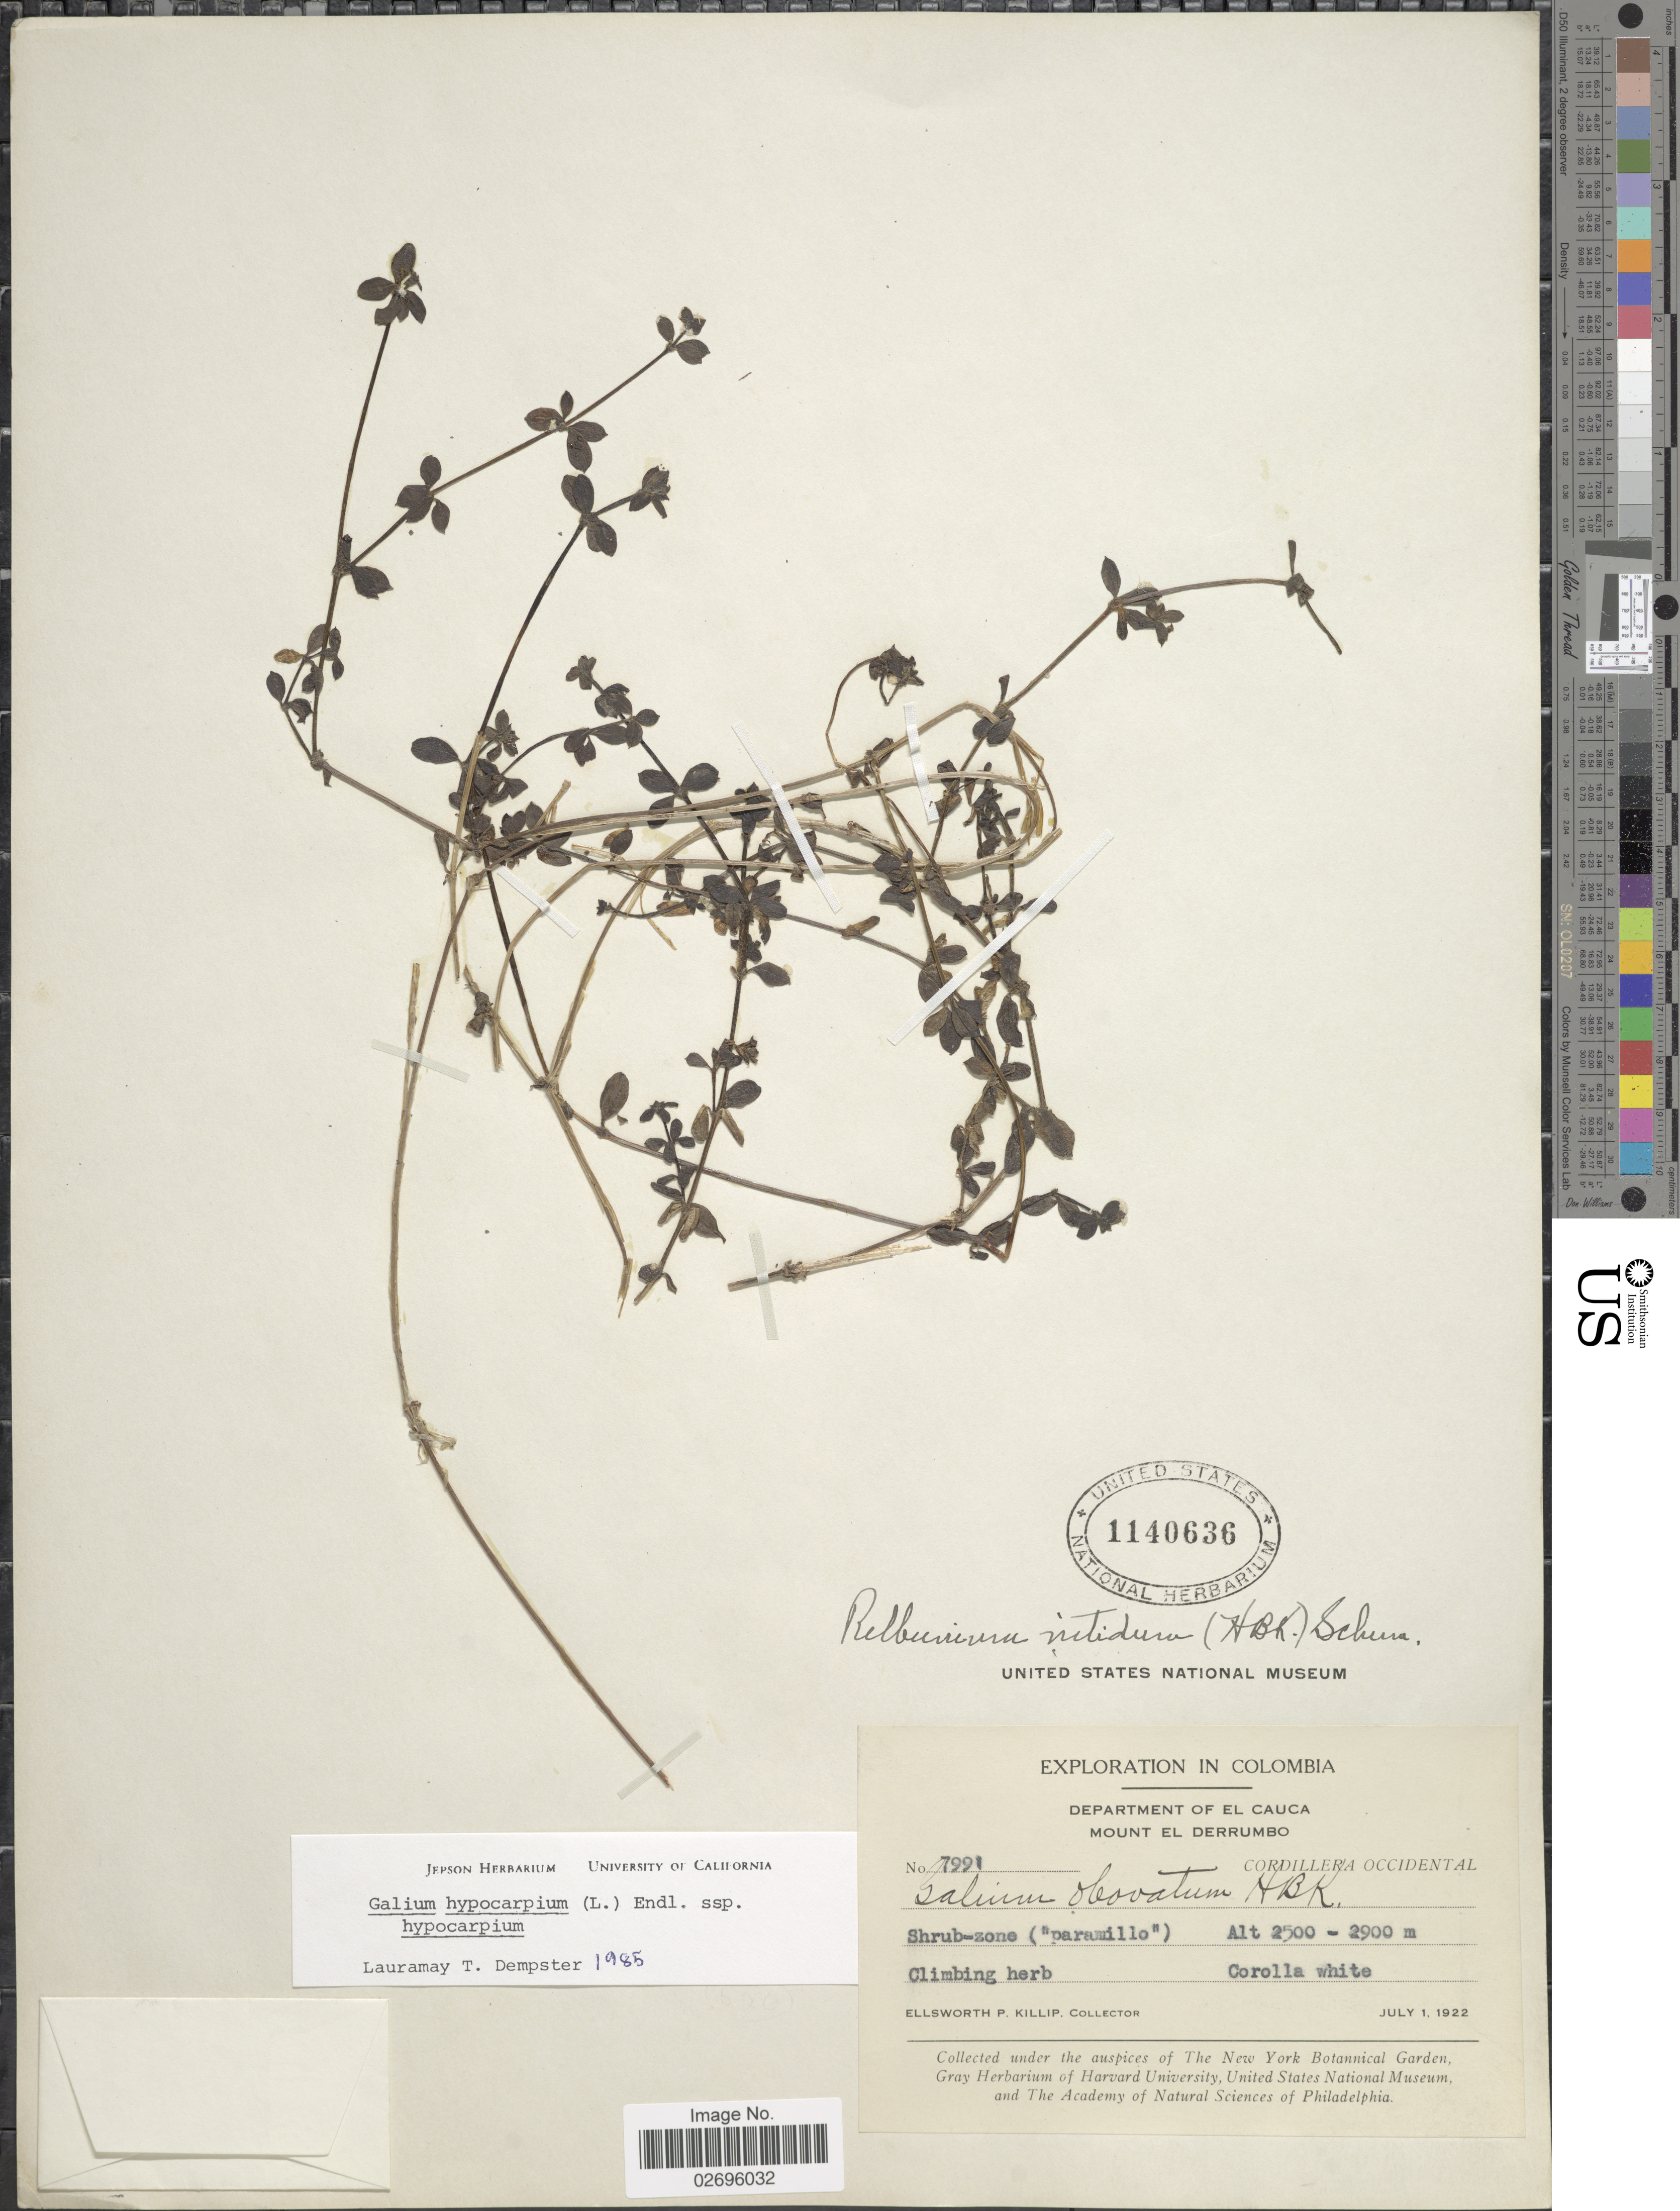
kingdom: Plantae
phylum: Tracheophyta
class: Magnoliopsida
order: Gentianales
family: Rubiaceae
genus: Galium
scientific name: Galium hypocarpium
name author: (L.) Endl. ex Griseb.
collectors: E. P. Killip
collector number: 7991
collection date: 1922-07-01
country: Colombia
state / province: Cauca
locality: Department of El Cauca. Mount El Derrumbo. Cordillera Occidental. Shrub-zone ("paramillo").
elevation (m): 2500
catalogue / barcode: US 1140636